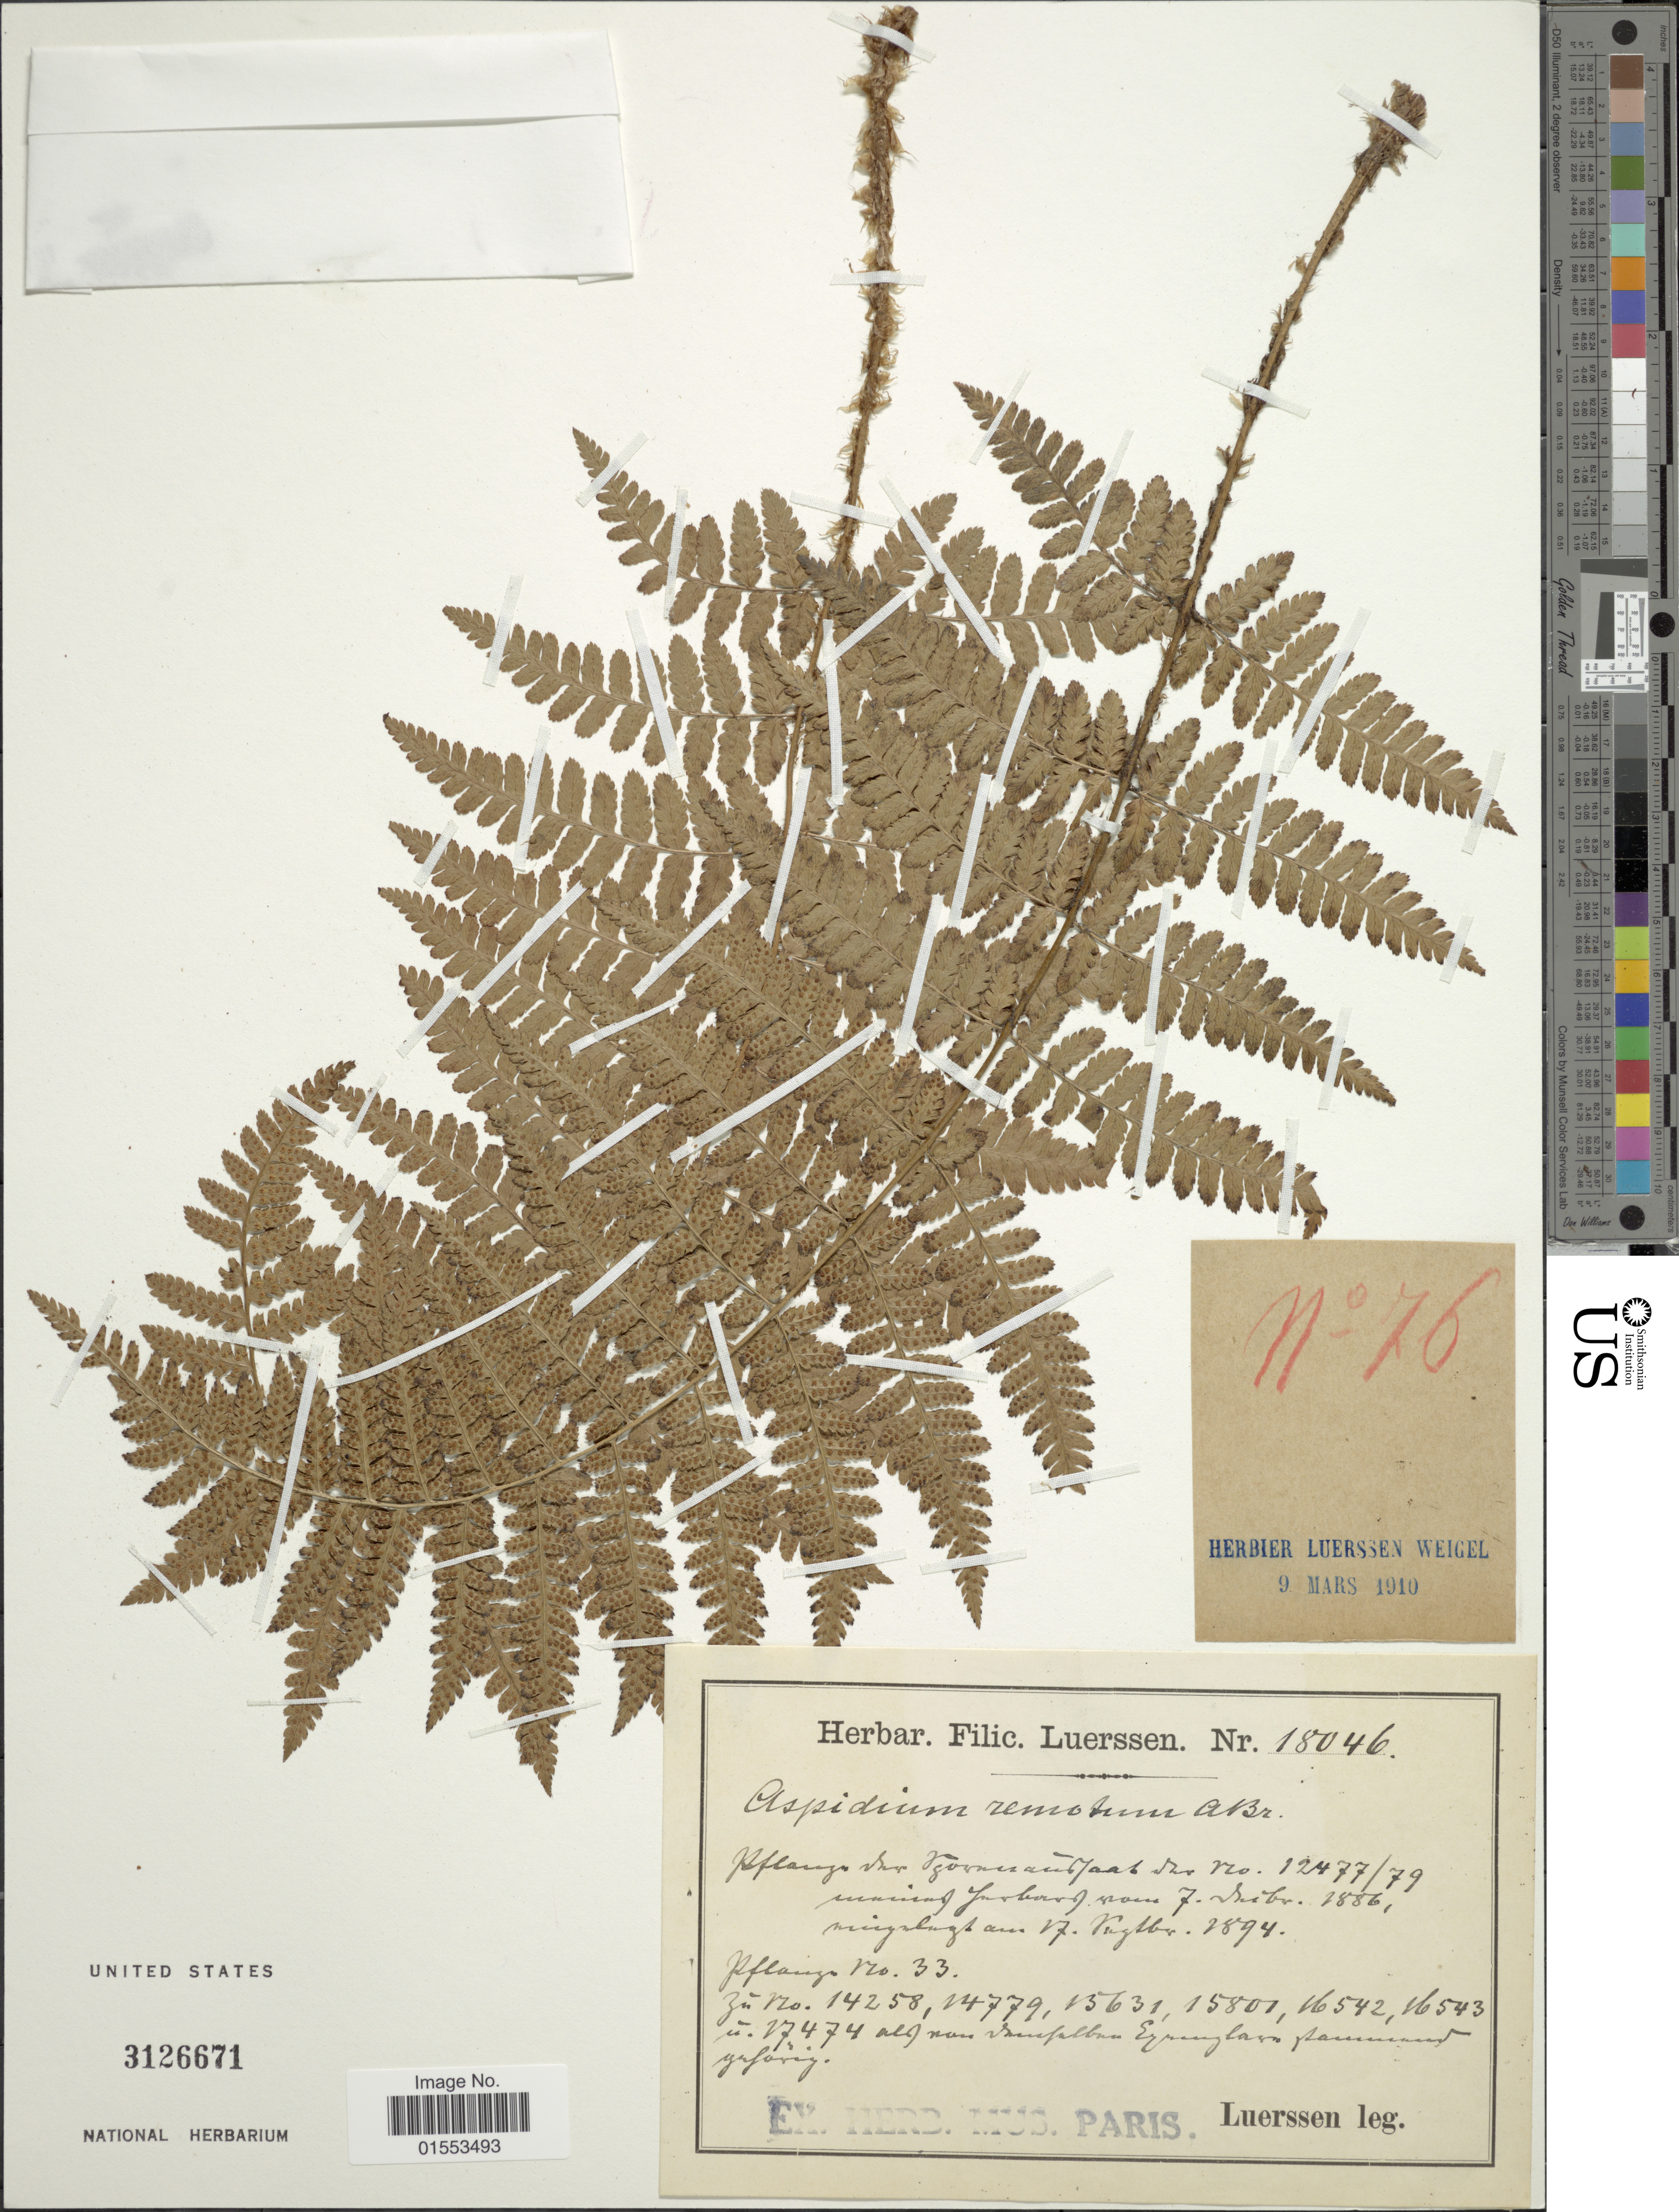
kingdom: Plantae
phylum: Tracheophyta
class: Polypodiopsida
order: Polypodiales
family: Dryopteridaceae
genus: Dryopteris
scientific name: Dryopteris remota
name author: (A. Braun) Hayek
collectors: C. Luerssen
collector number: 18046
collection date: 1886-12-07/1894-11-17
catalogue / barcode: US 3126671